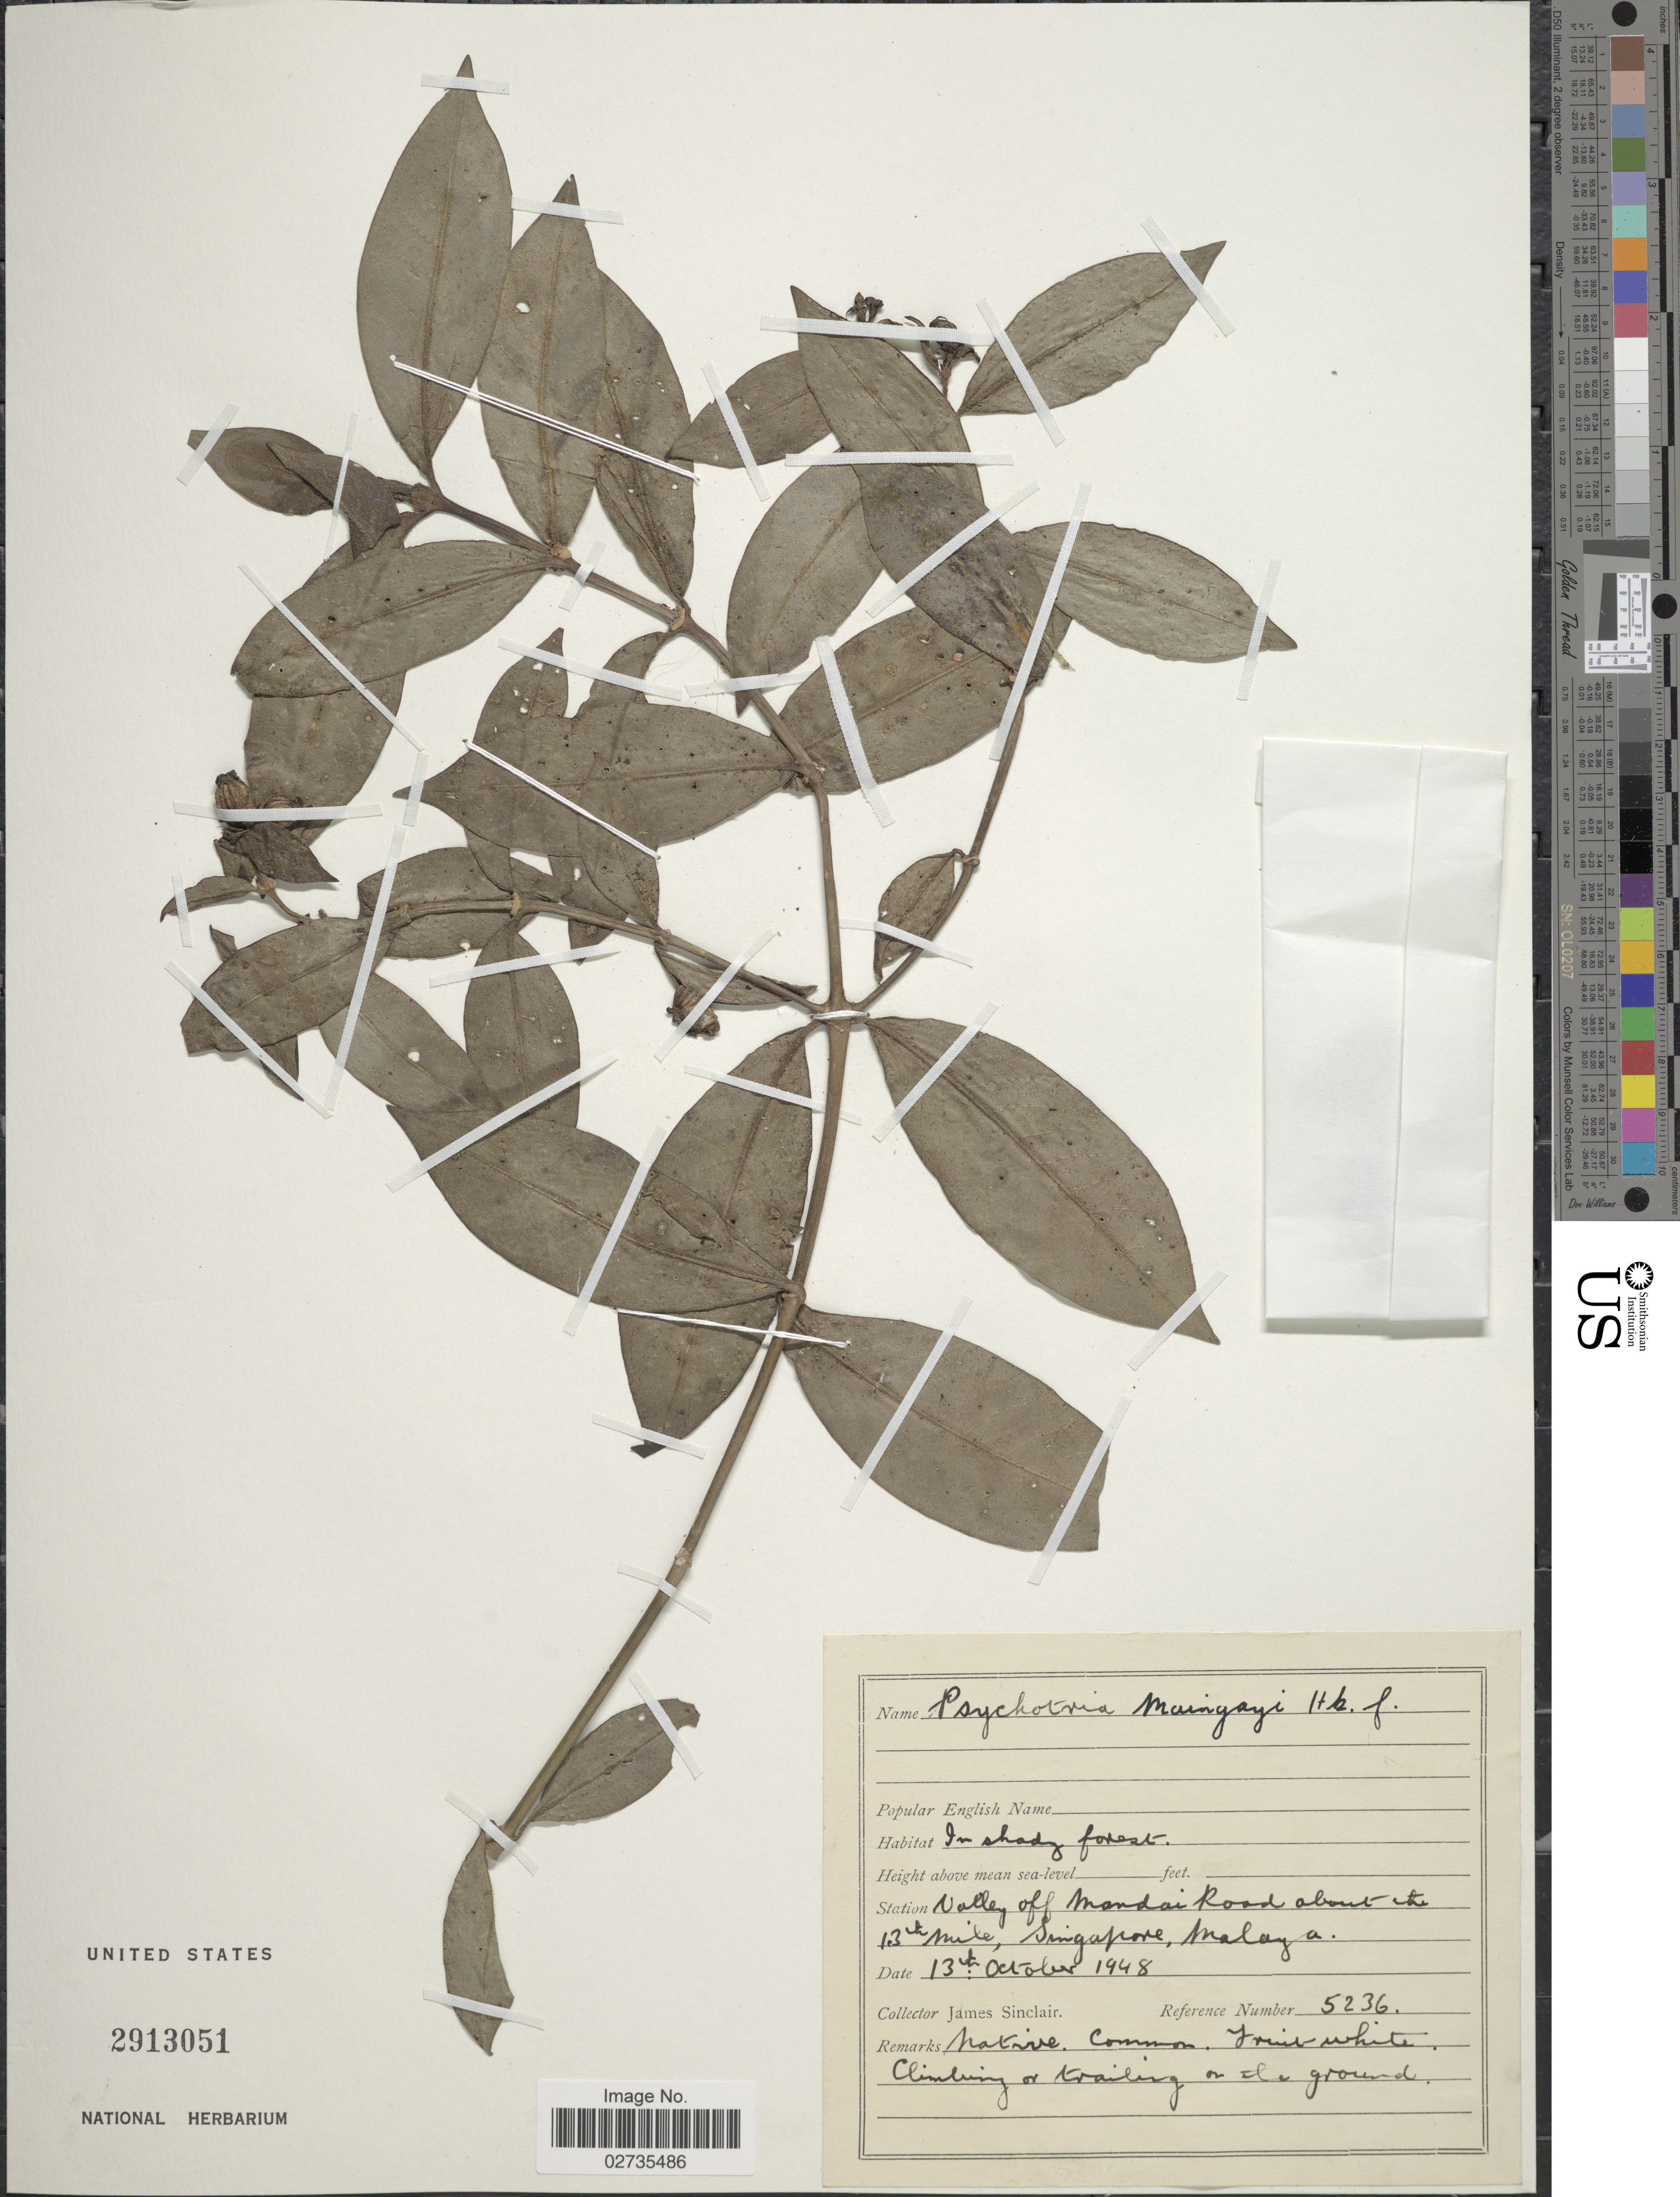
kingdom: Plantae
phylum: Tracheophyta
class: Magnoliopsida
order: Gentianales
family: Rubiaceae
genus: Psychotria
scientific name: Psychotria maingayi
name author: Hook. f.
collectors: J. Sinclair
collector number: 5236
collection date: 1948-10-13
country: Singapore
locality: Valley off Mandai Road about the 13th mile, Malaya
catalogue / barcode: US 2913051